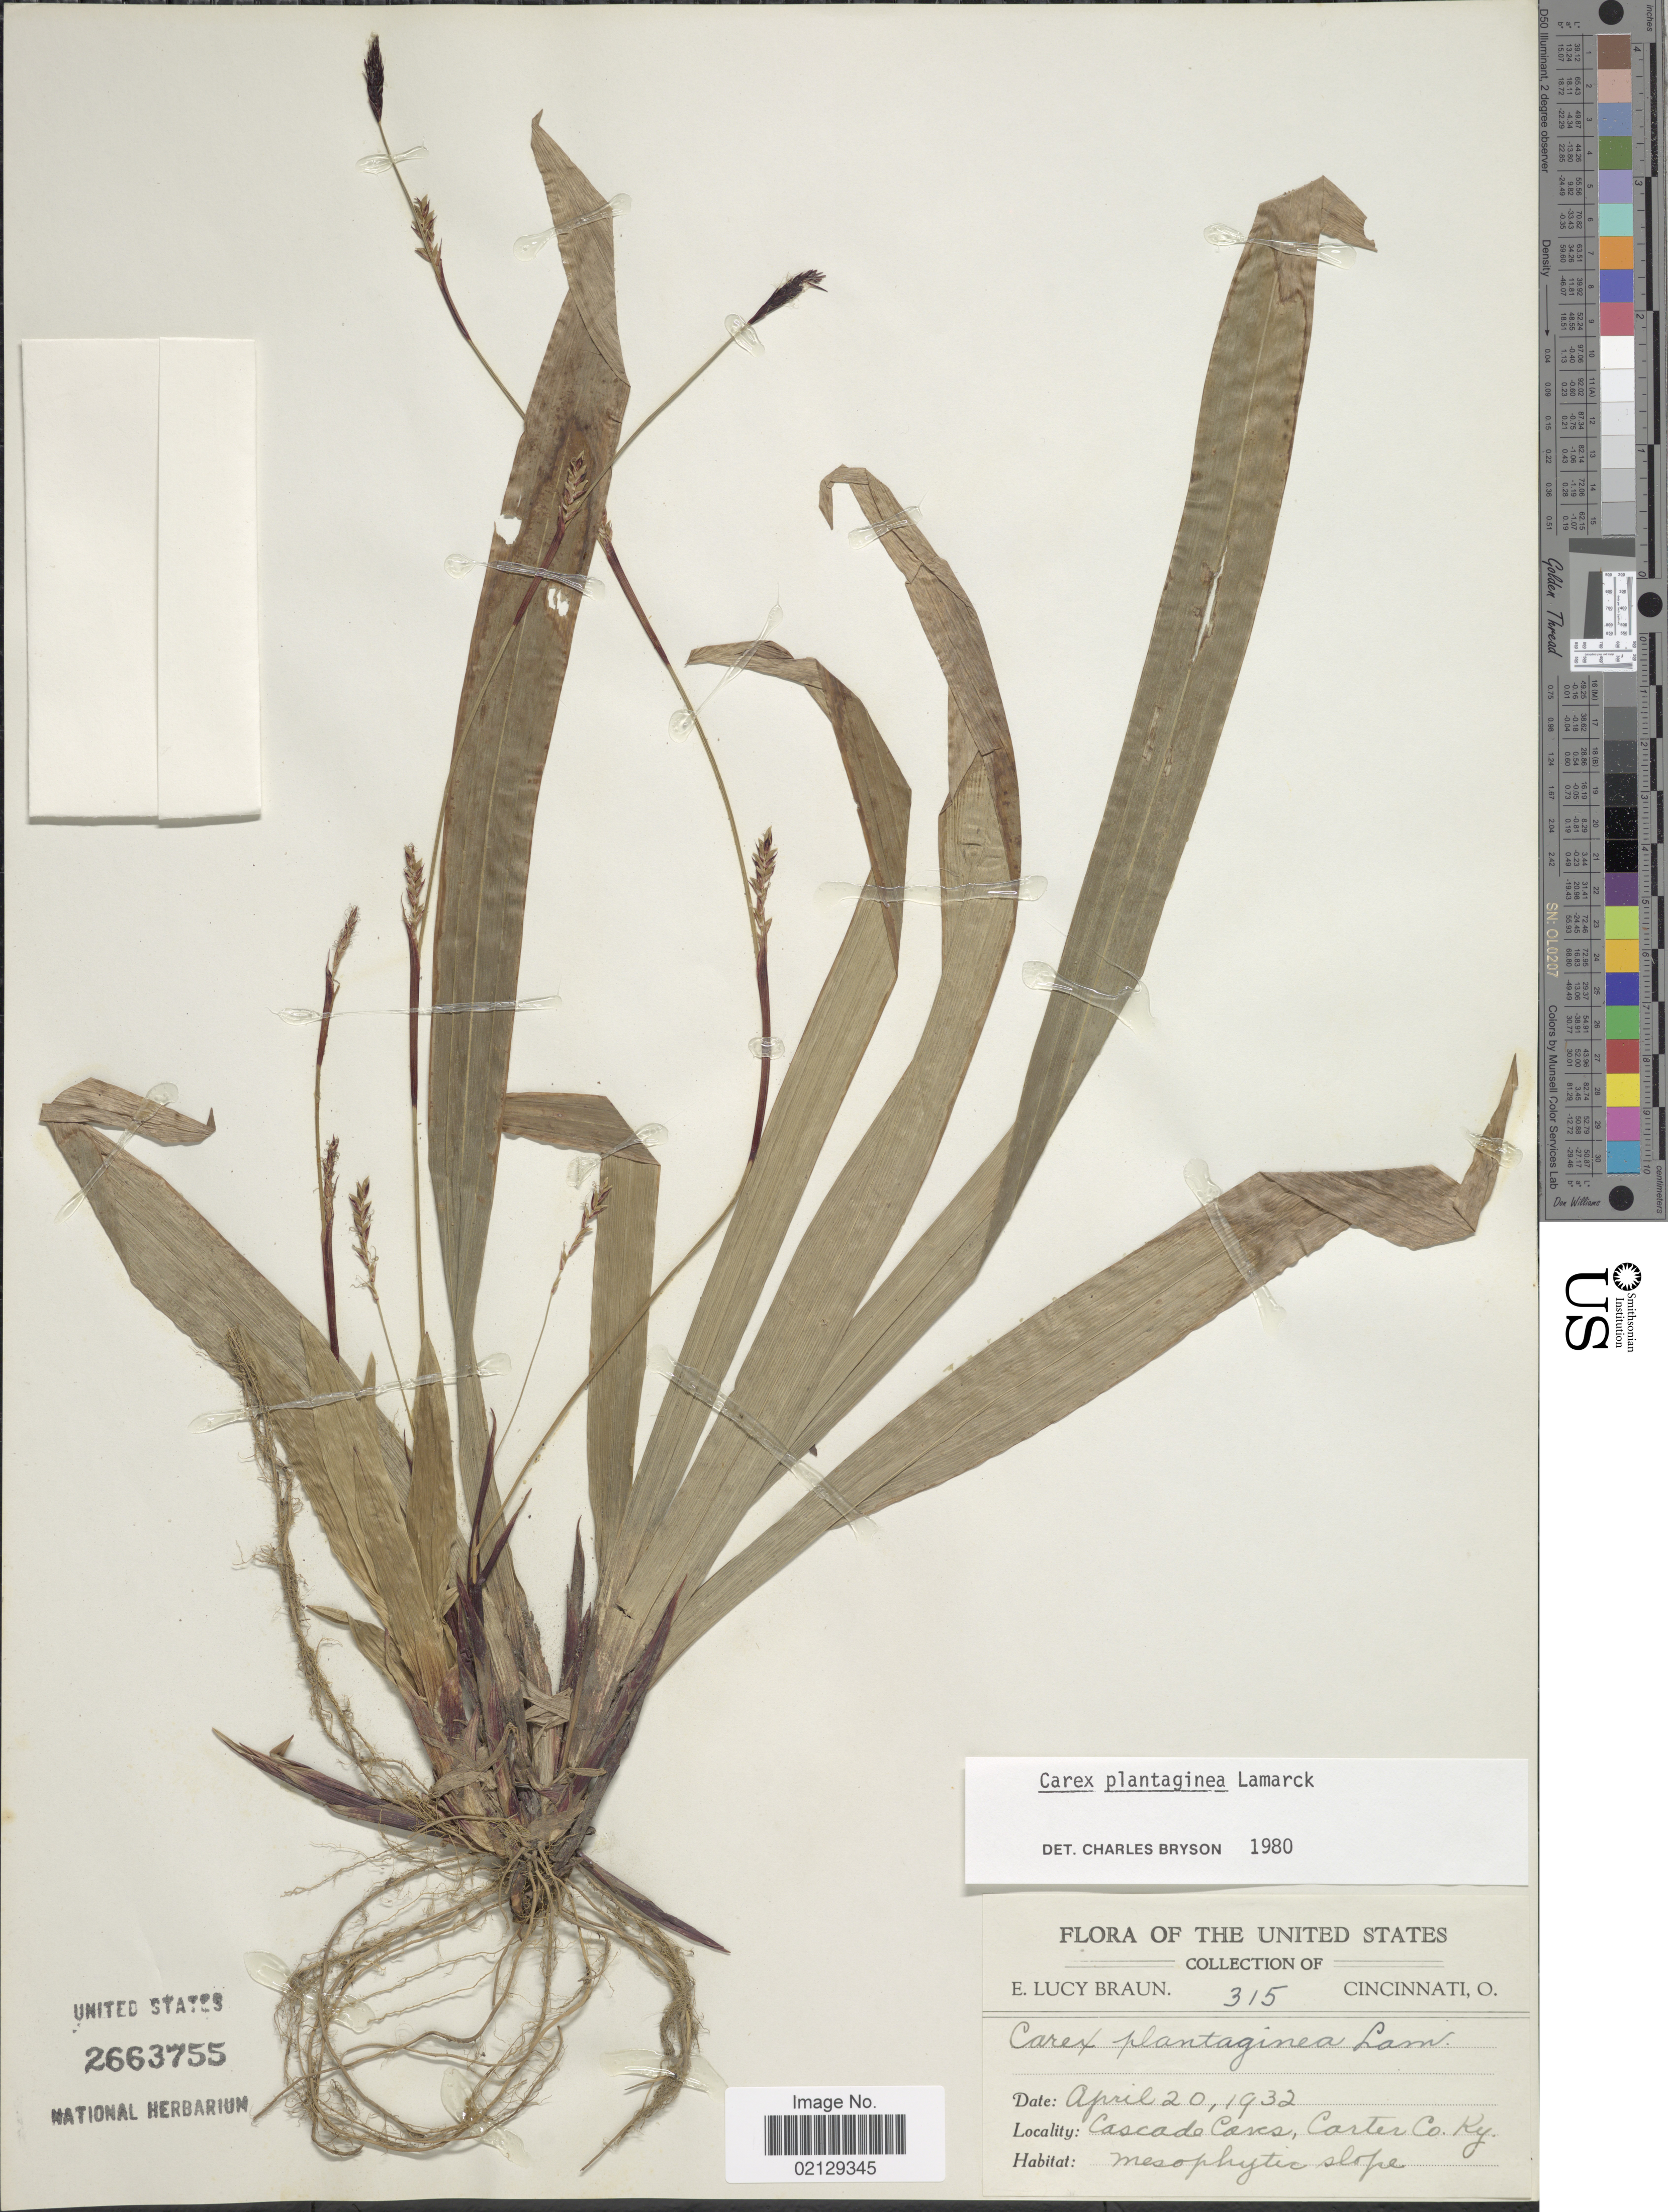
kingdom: Plantae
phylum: Tracheophyta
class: Liliopsida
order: Poales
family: Cyperaceae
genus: Carex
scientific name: Carex plantaginea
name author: Lam.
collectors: E. L. Braun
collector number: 315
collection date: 1932-04-20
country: United States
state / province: Kentucky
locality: Cascde Caves, Carter Co., Ky.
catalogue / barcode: US 2663755